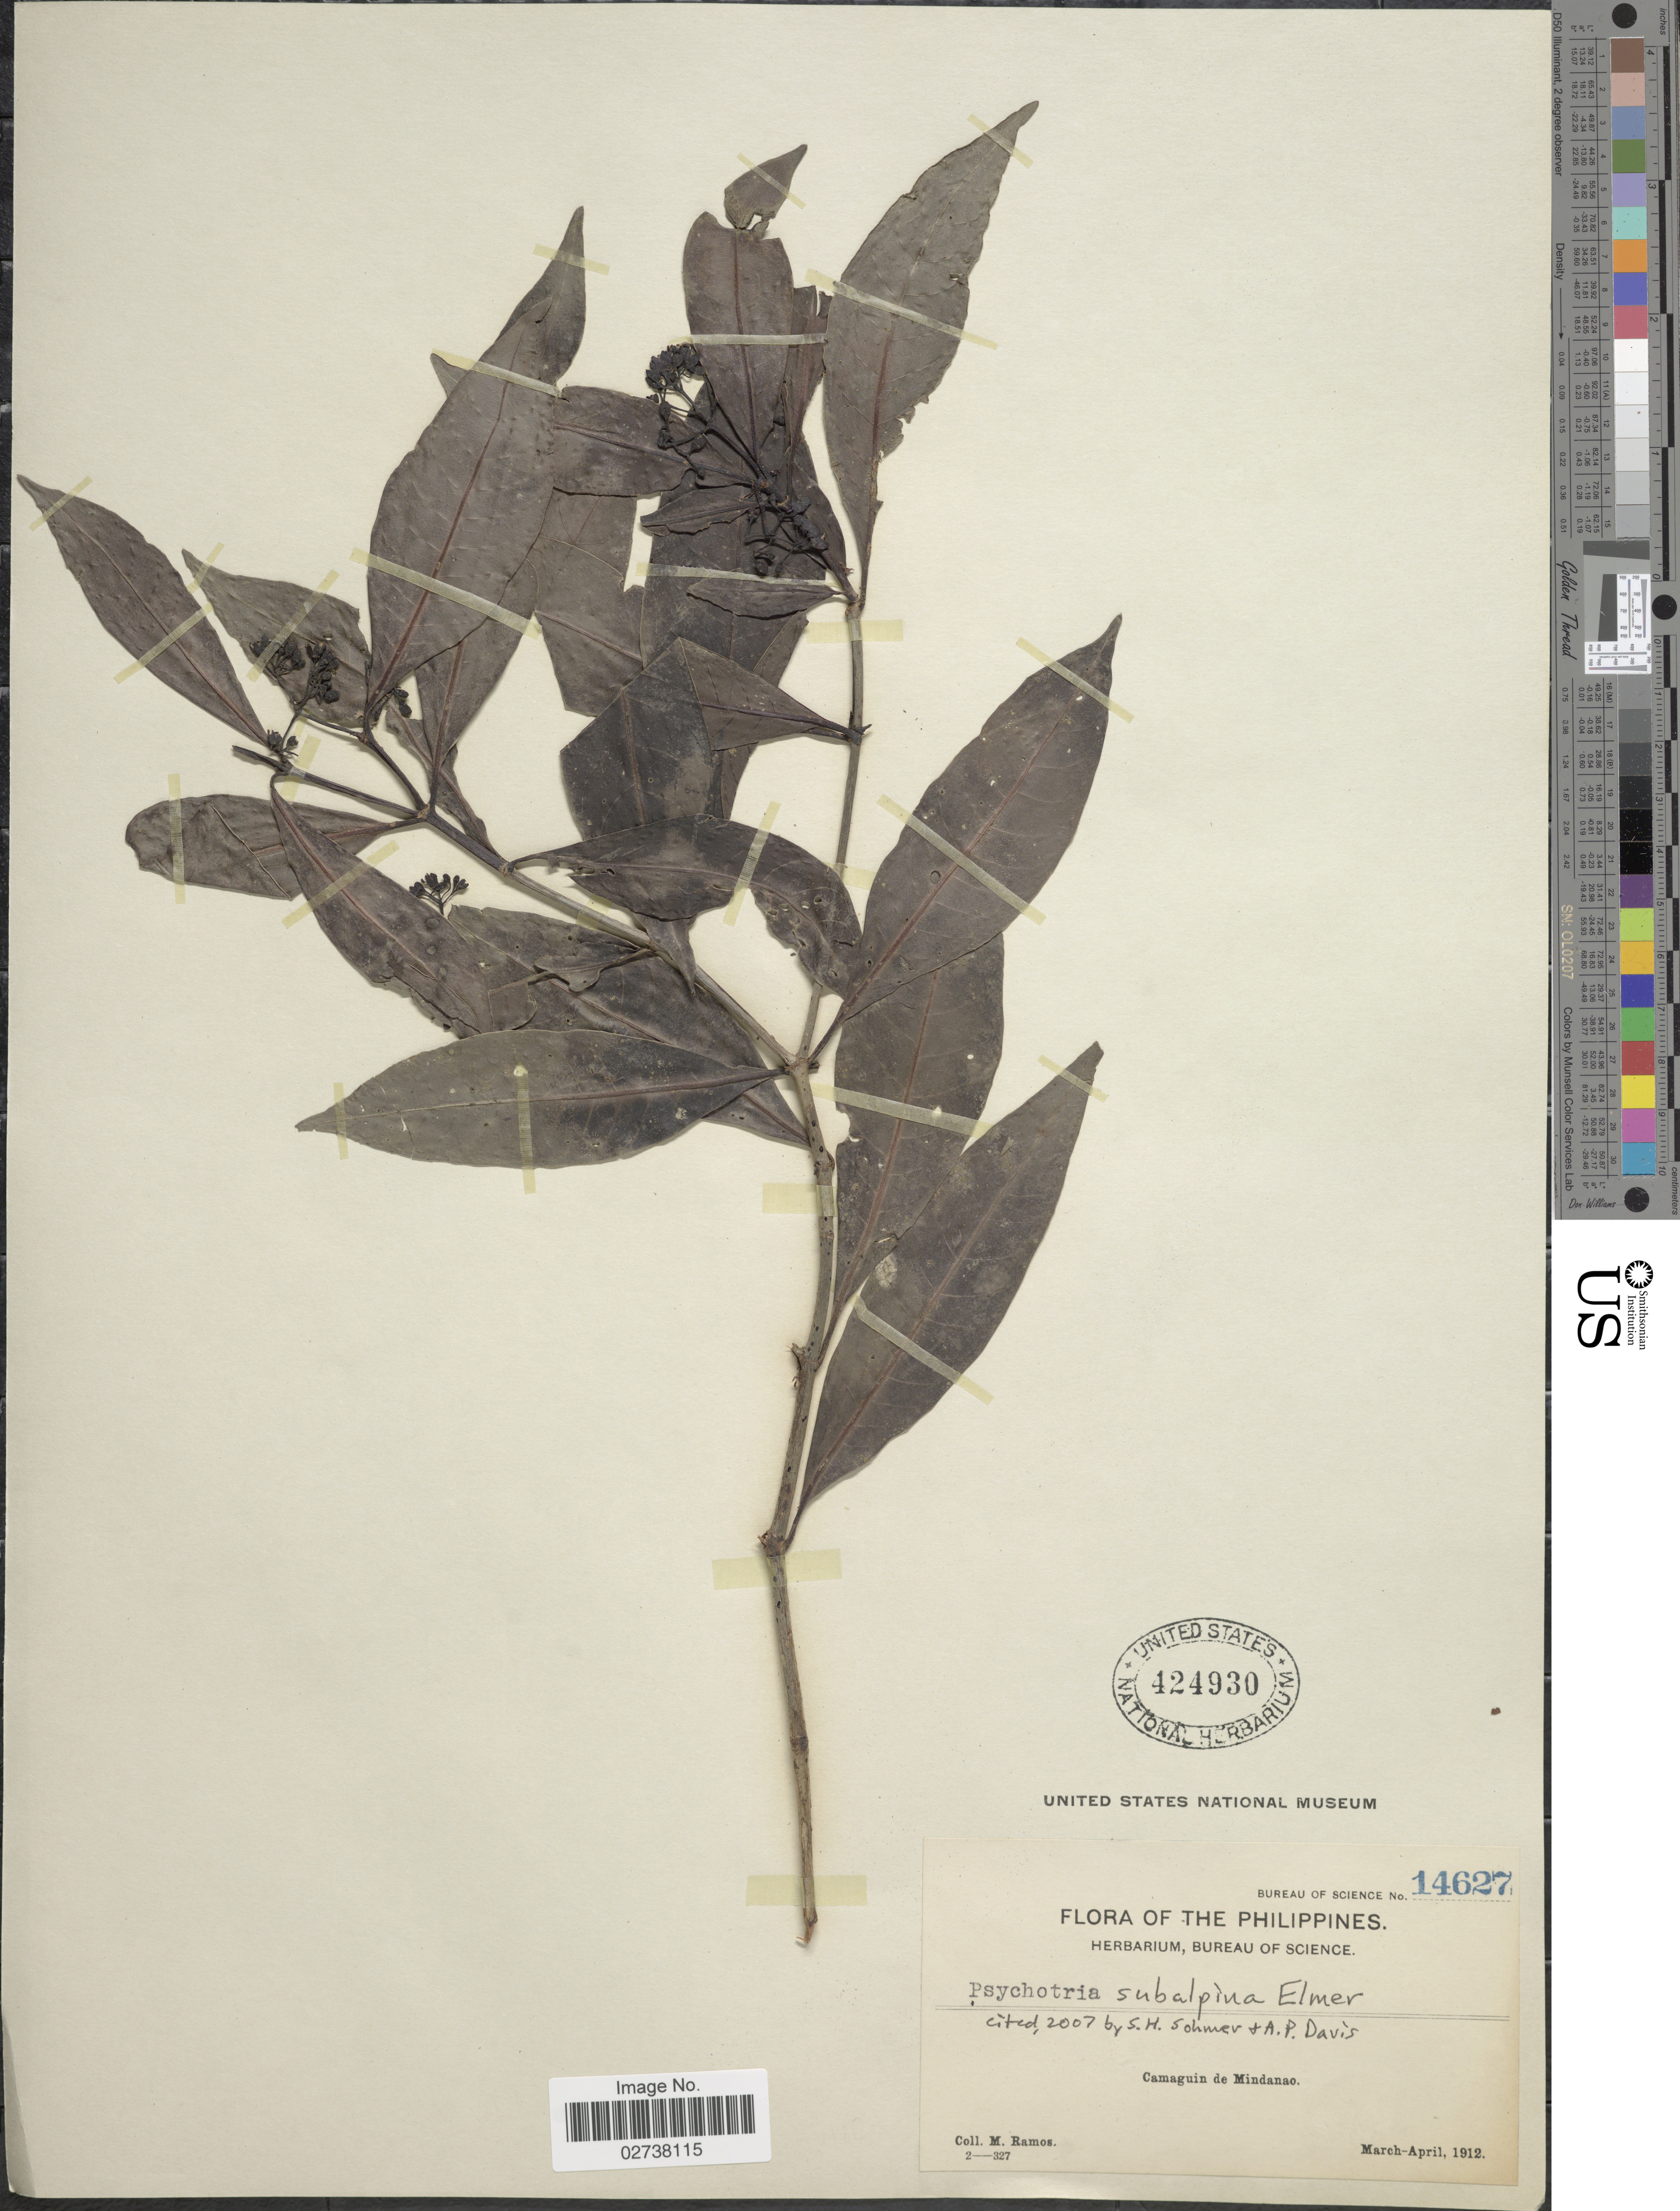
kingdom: Plantae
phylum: Tracheophyta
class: Magnoliopsida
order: Gentianales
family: Rubiaceae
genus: Psychotria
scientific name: Psychotria subalpina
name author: Elmer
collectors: M. Ramos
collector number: Bureau of Science 14627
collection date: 1912-03/1912-04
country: Philippines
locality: Camaguin de Mindanao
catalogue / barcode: US 424930